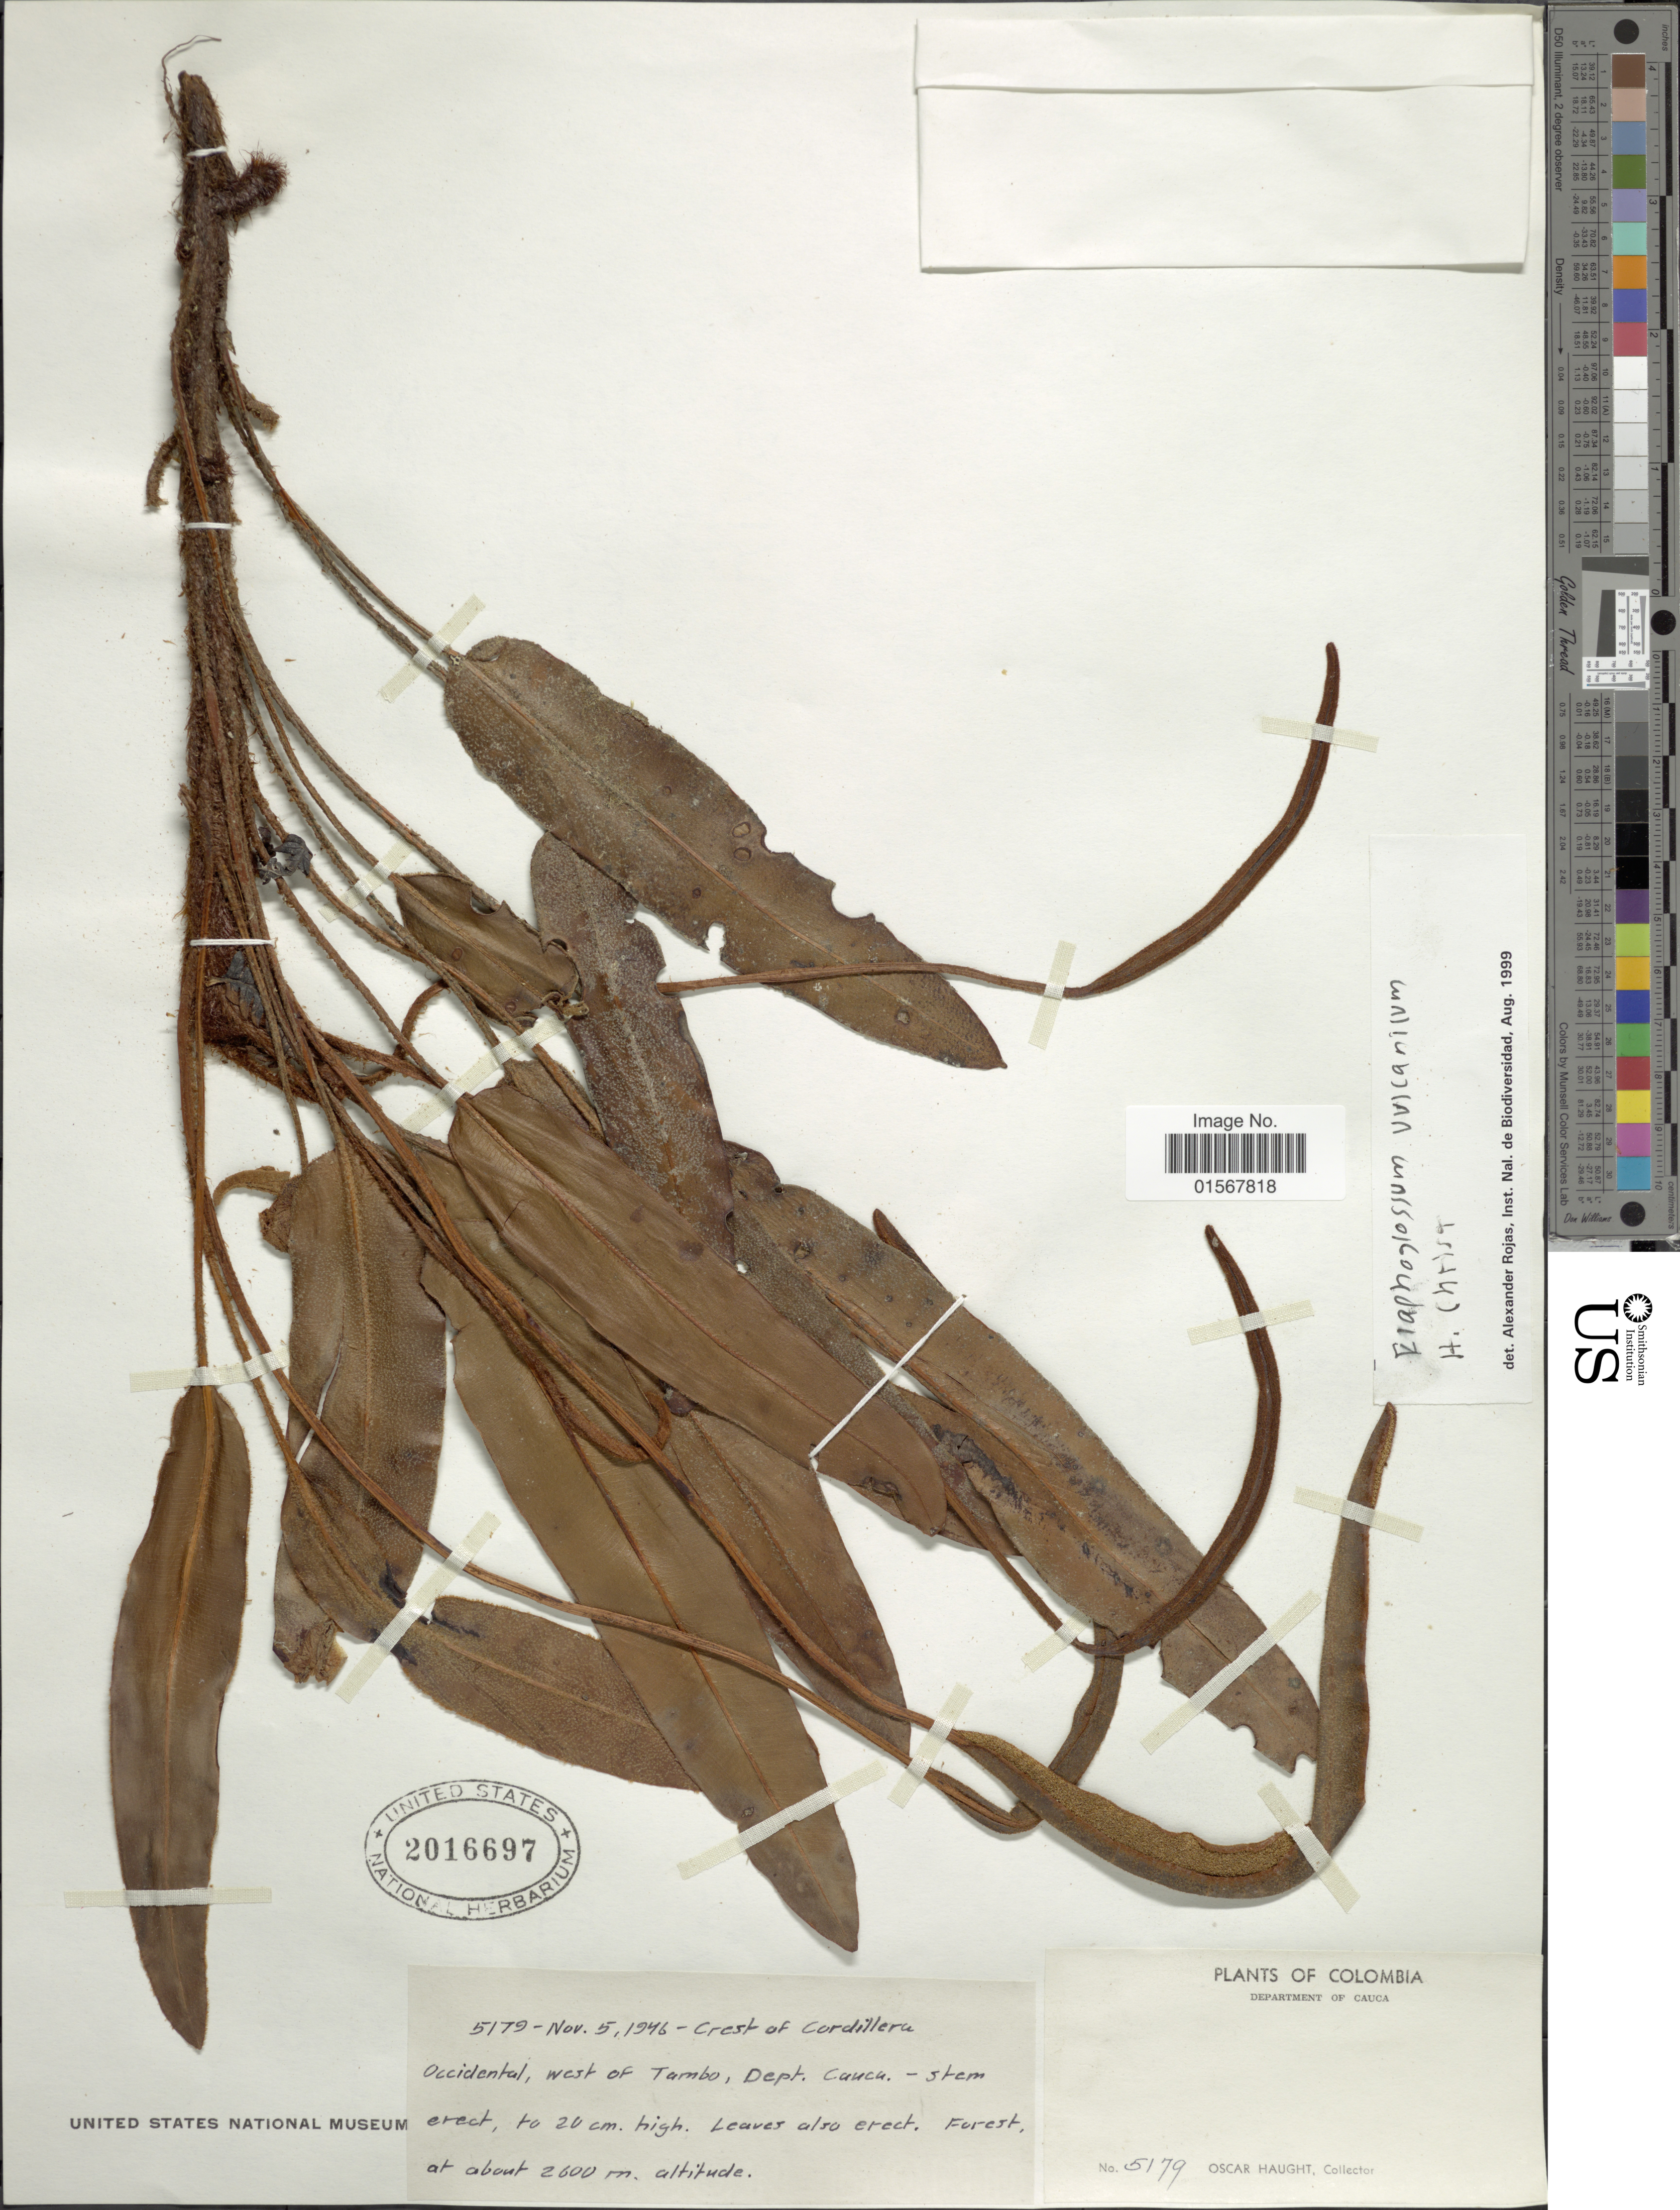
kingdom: Plantae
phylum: Tracheophyta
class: Polypodiopsida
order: Polypodiales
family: Dryopteridaceae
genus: Elaphoglossum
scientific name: Elaphoglossum vulcanicum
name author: Christ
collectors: O. L. Haught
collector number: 5179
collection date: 1946-11-05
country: Colombia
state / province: Cauca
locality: Department of Cauca, Crest of Cordillera Occidental, west of Tambo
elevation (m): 2600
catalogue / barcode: US 2016697